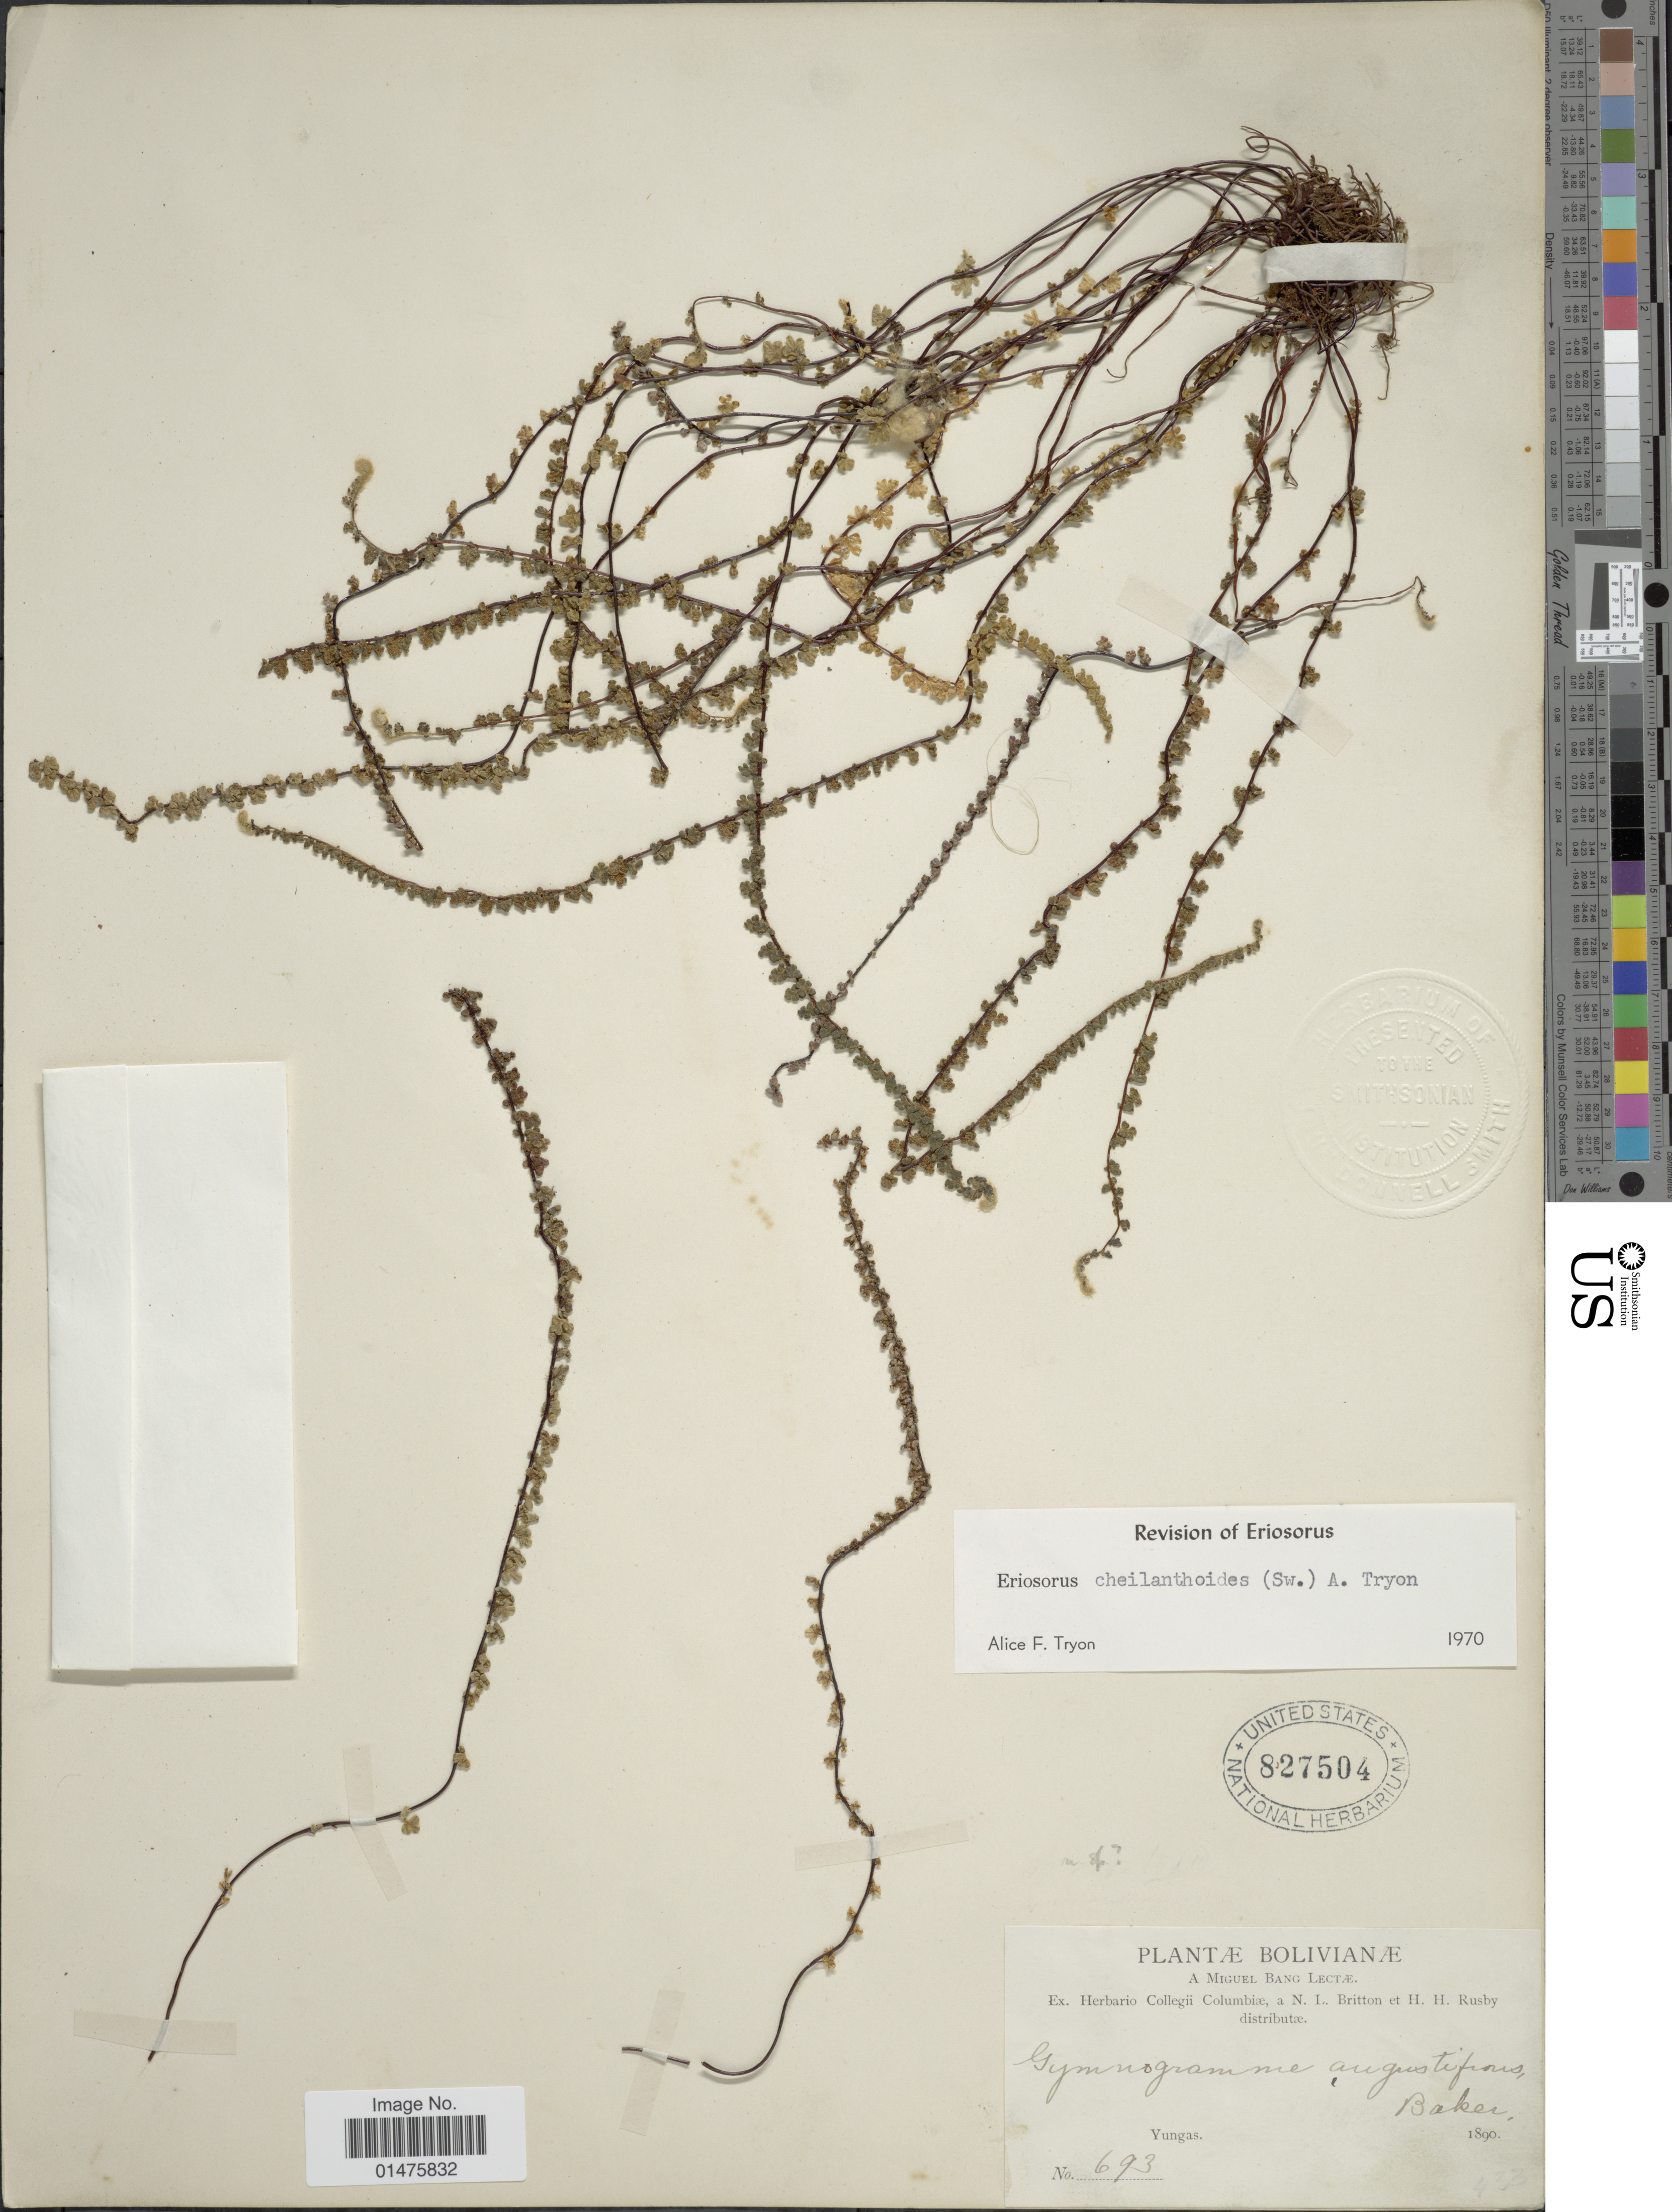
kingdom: Plantae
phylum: Tracheophyta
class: Polypodiopsida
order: Polypodiales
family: Pteridaceae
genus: Jamesonia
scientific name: Jamesonia cheilanthoides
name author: (Sw.) Christenh.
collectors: M. Bang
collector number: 693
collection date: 1890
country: Bolivia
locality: Yungas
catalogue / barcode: US 827504